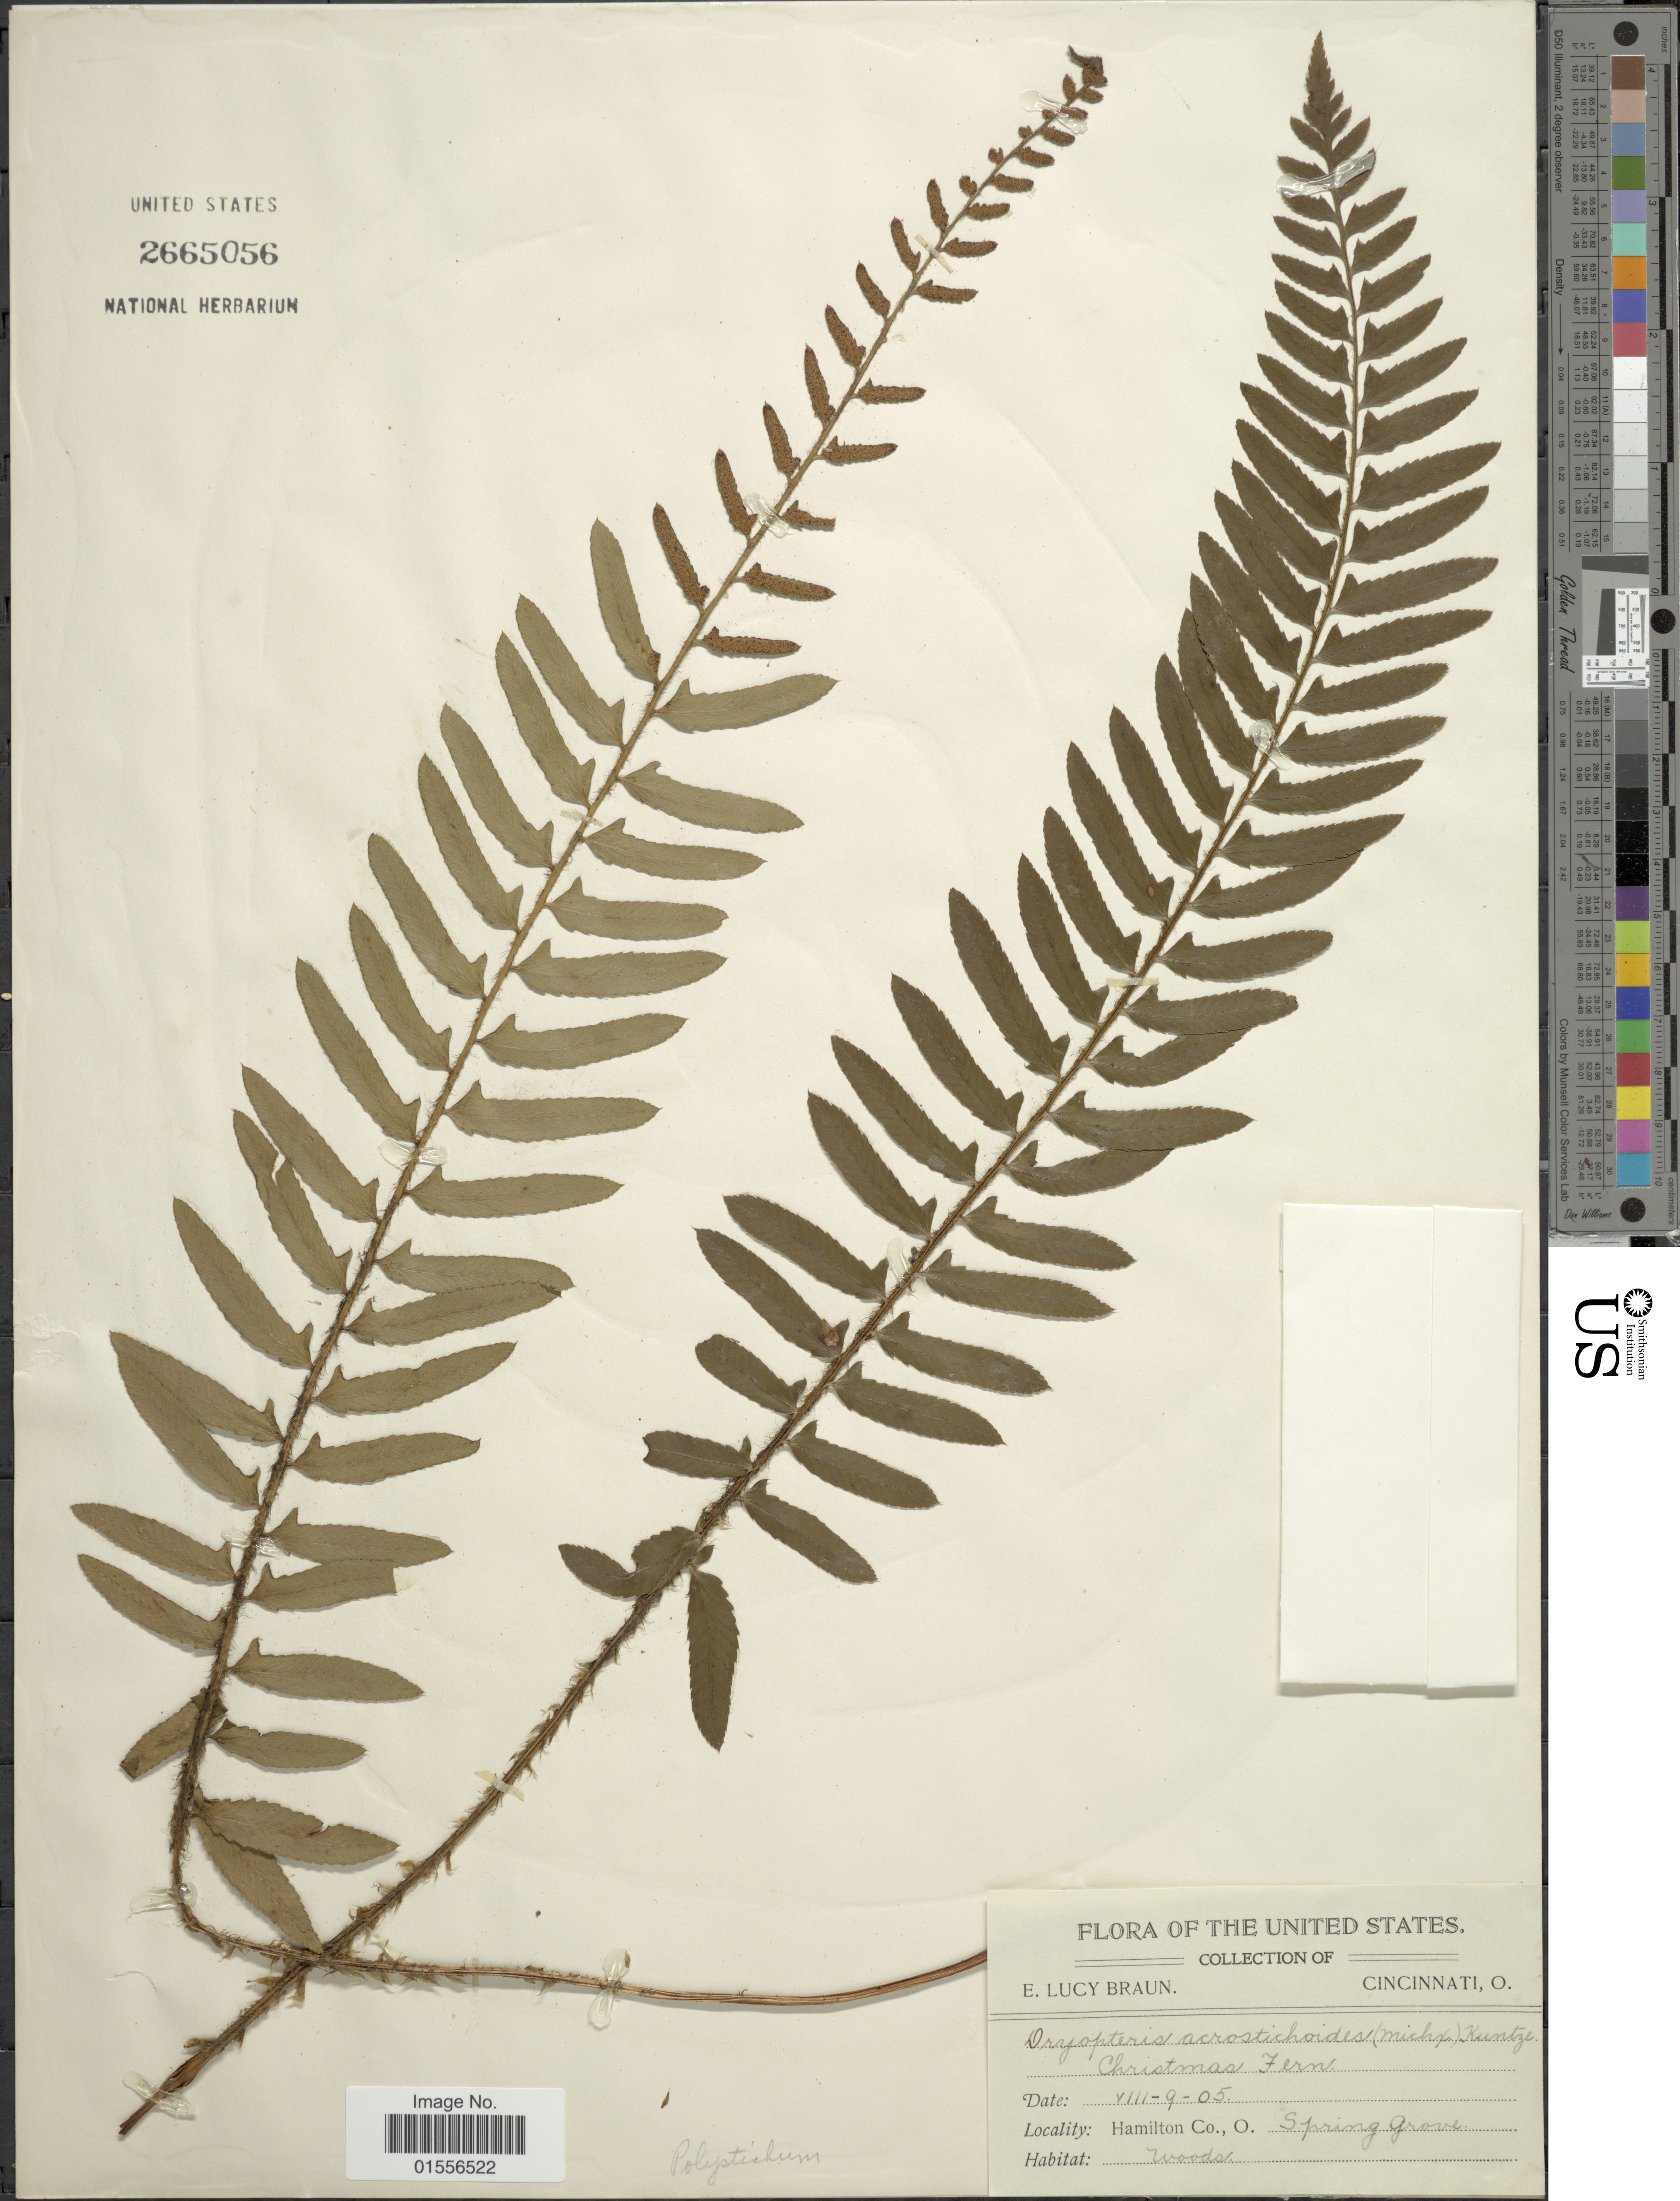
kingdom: Plantae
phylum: Tracheophyta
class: Polypodiopsida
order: Polypodiales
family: Dryopteridaceae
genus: Polystichum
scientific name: Polystichum acrostichoides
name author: (Michx.) Schott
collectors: E. L. Braun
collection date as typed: Transcribed d/m/y: 9/8/5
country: United States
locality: Hamilton Co., O. Spring Grove.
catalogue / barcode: US 2665056